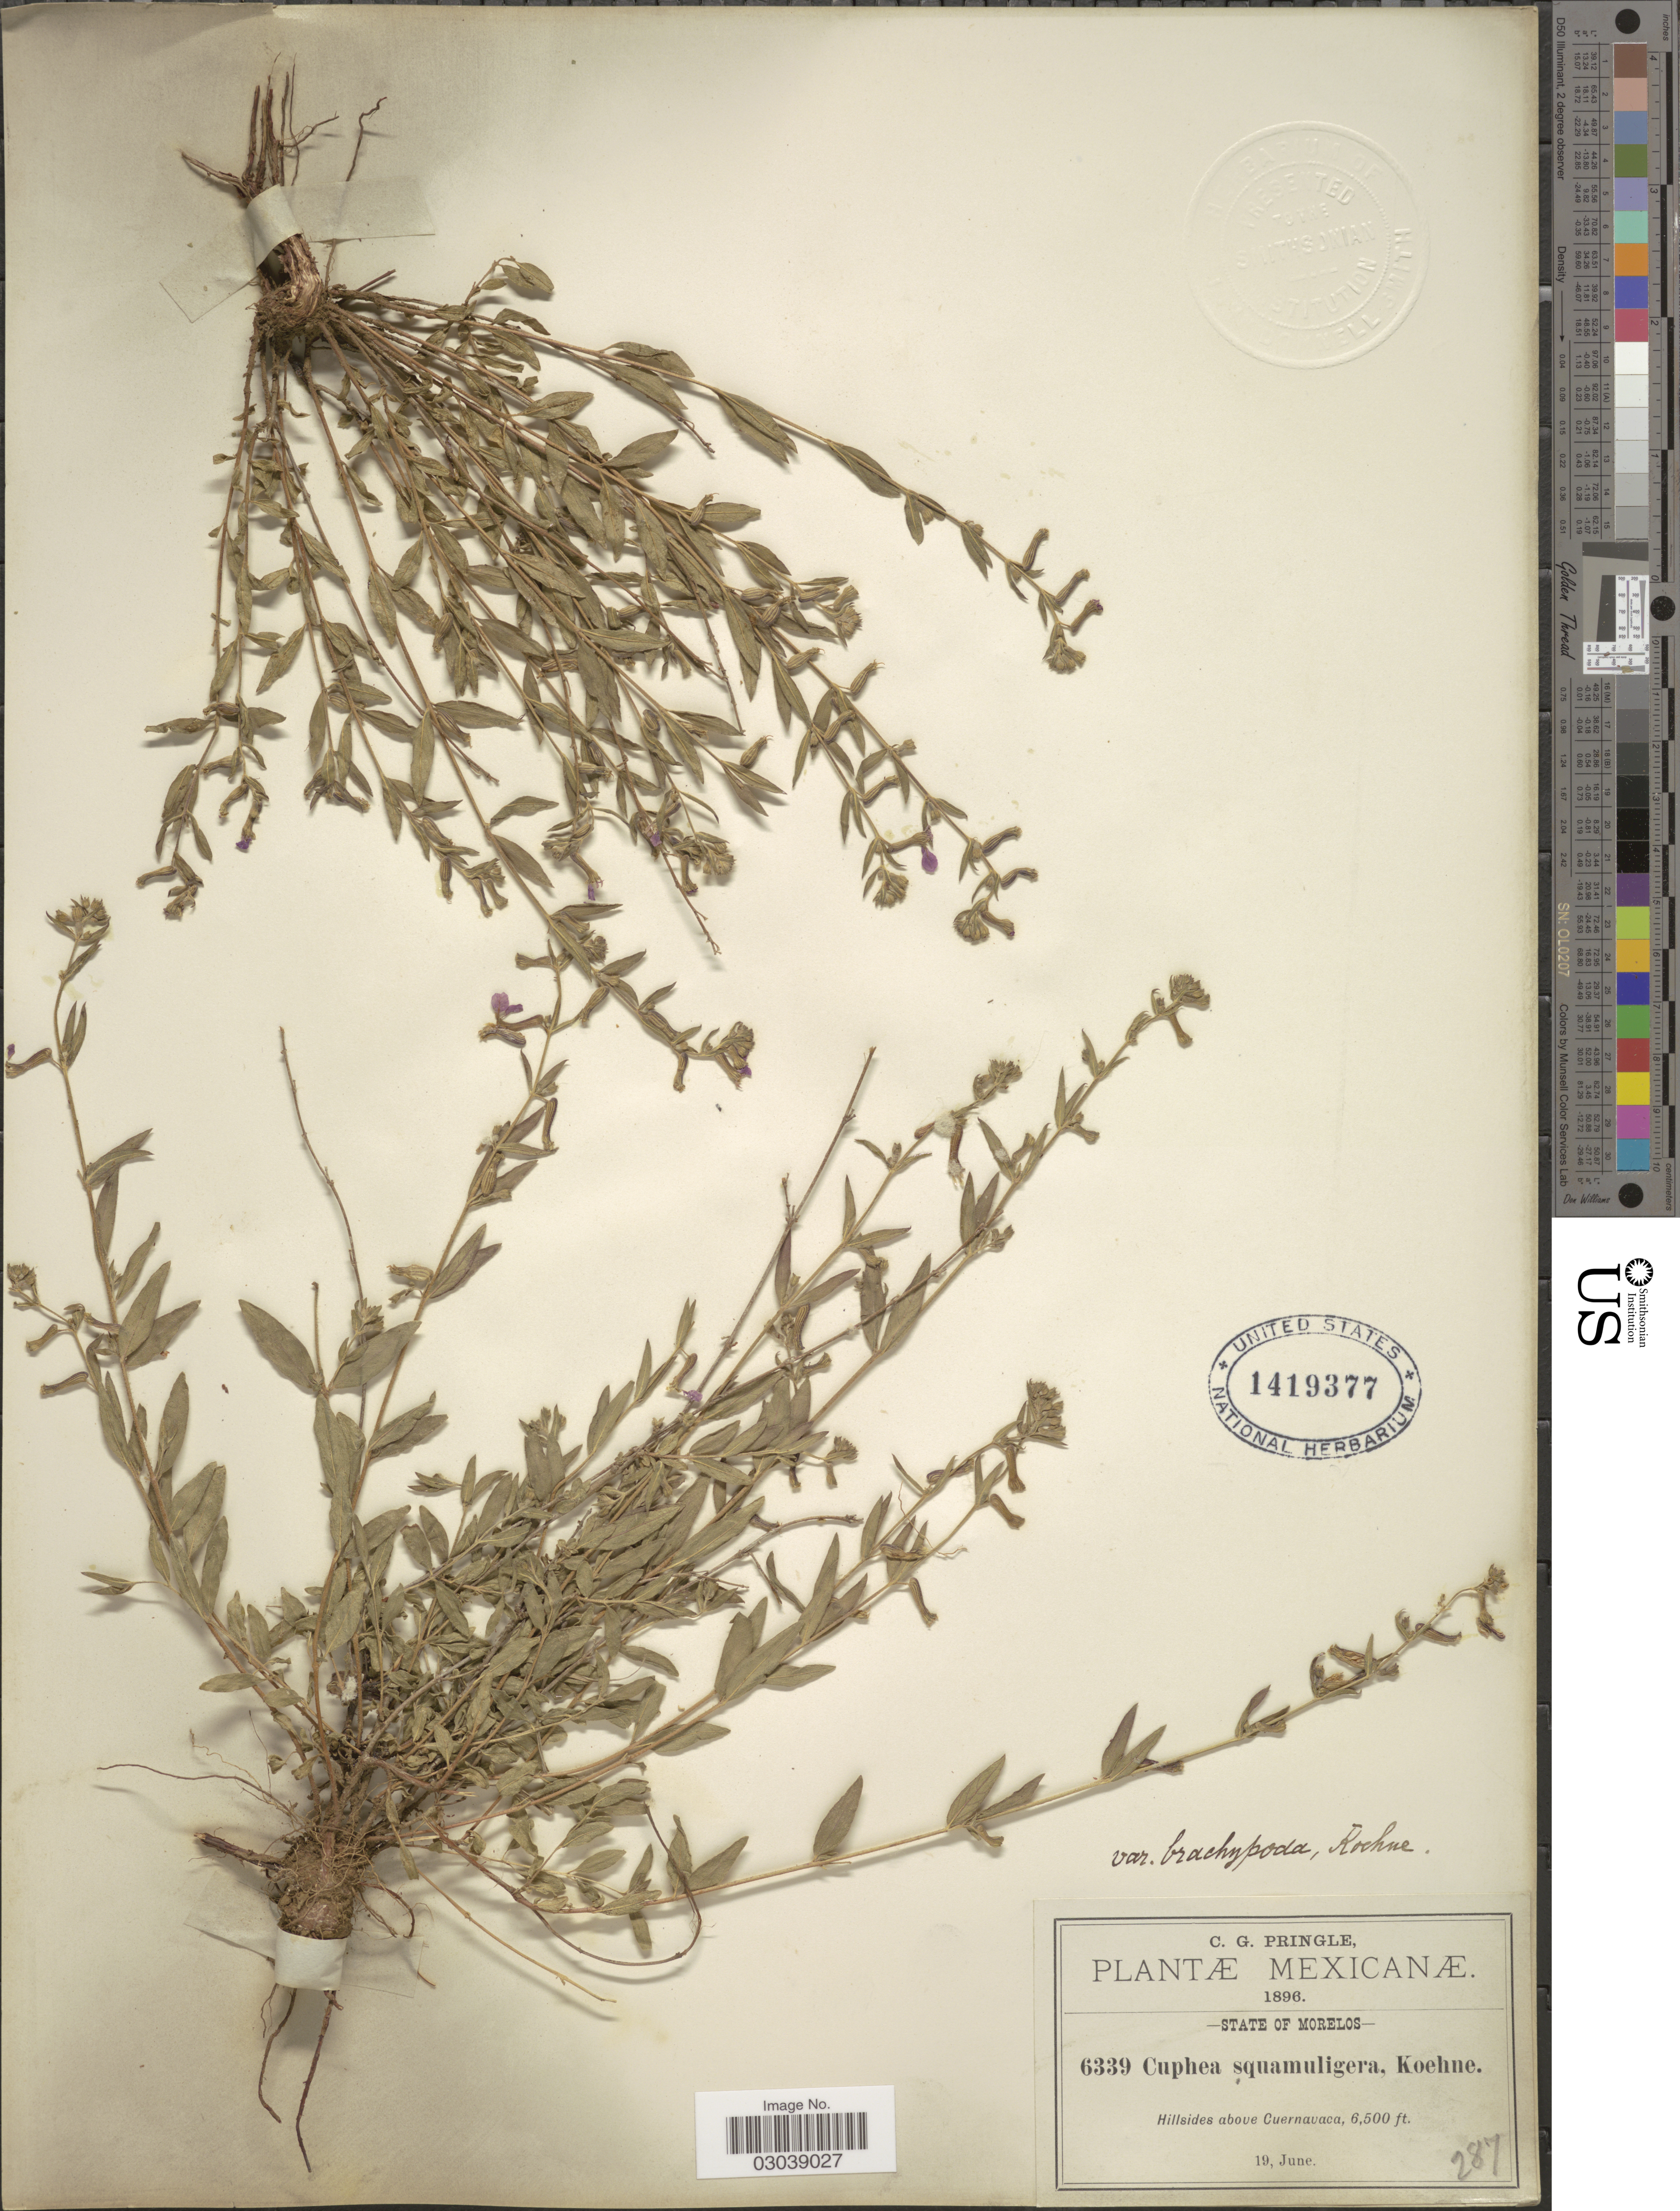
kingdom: Plantae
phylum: Tracheophyta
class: Magnoliopsida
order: Myrtales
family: Lythraceae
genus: Cuphea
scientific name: Cuphea squamuligera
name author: Koehne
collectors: C. G. Pringle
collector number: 6339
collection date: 1896-06-19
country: Mexico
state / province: Morelos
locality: Hillsides above Cuernavaca.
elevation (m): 1981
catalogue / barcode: US 1419377